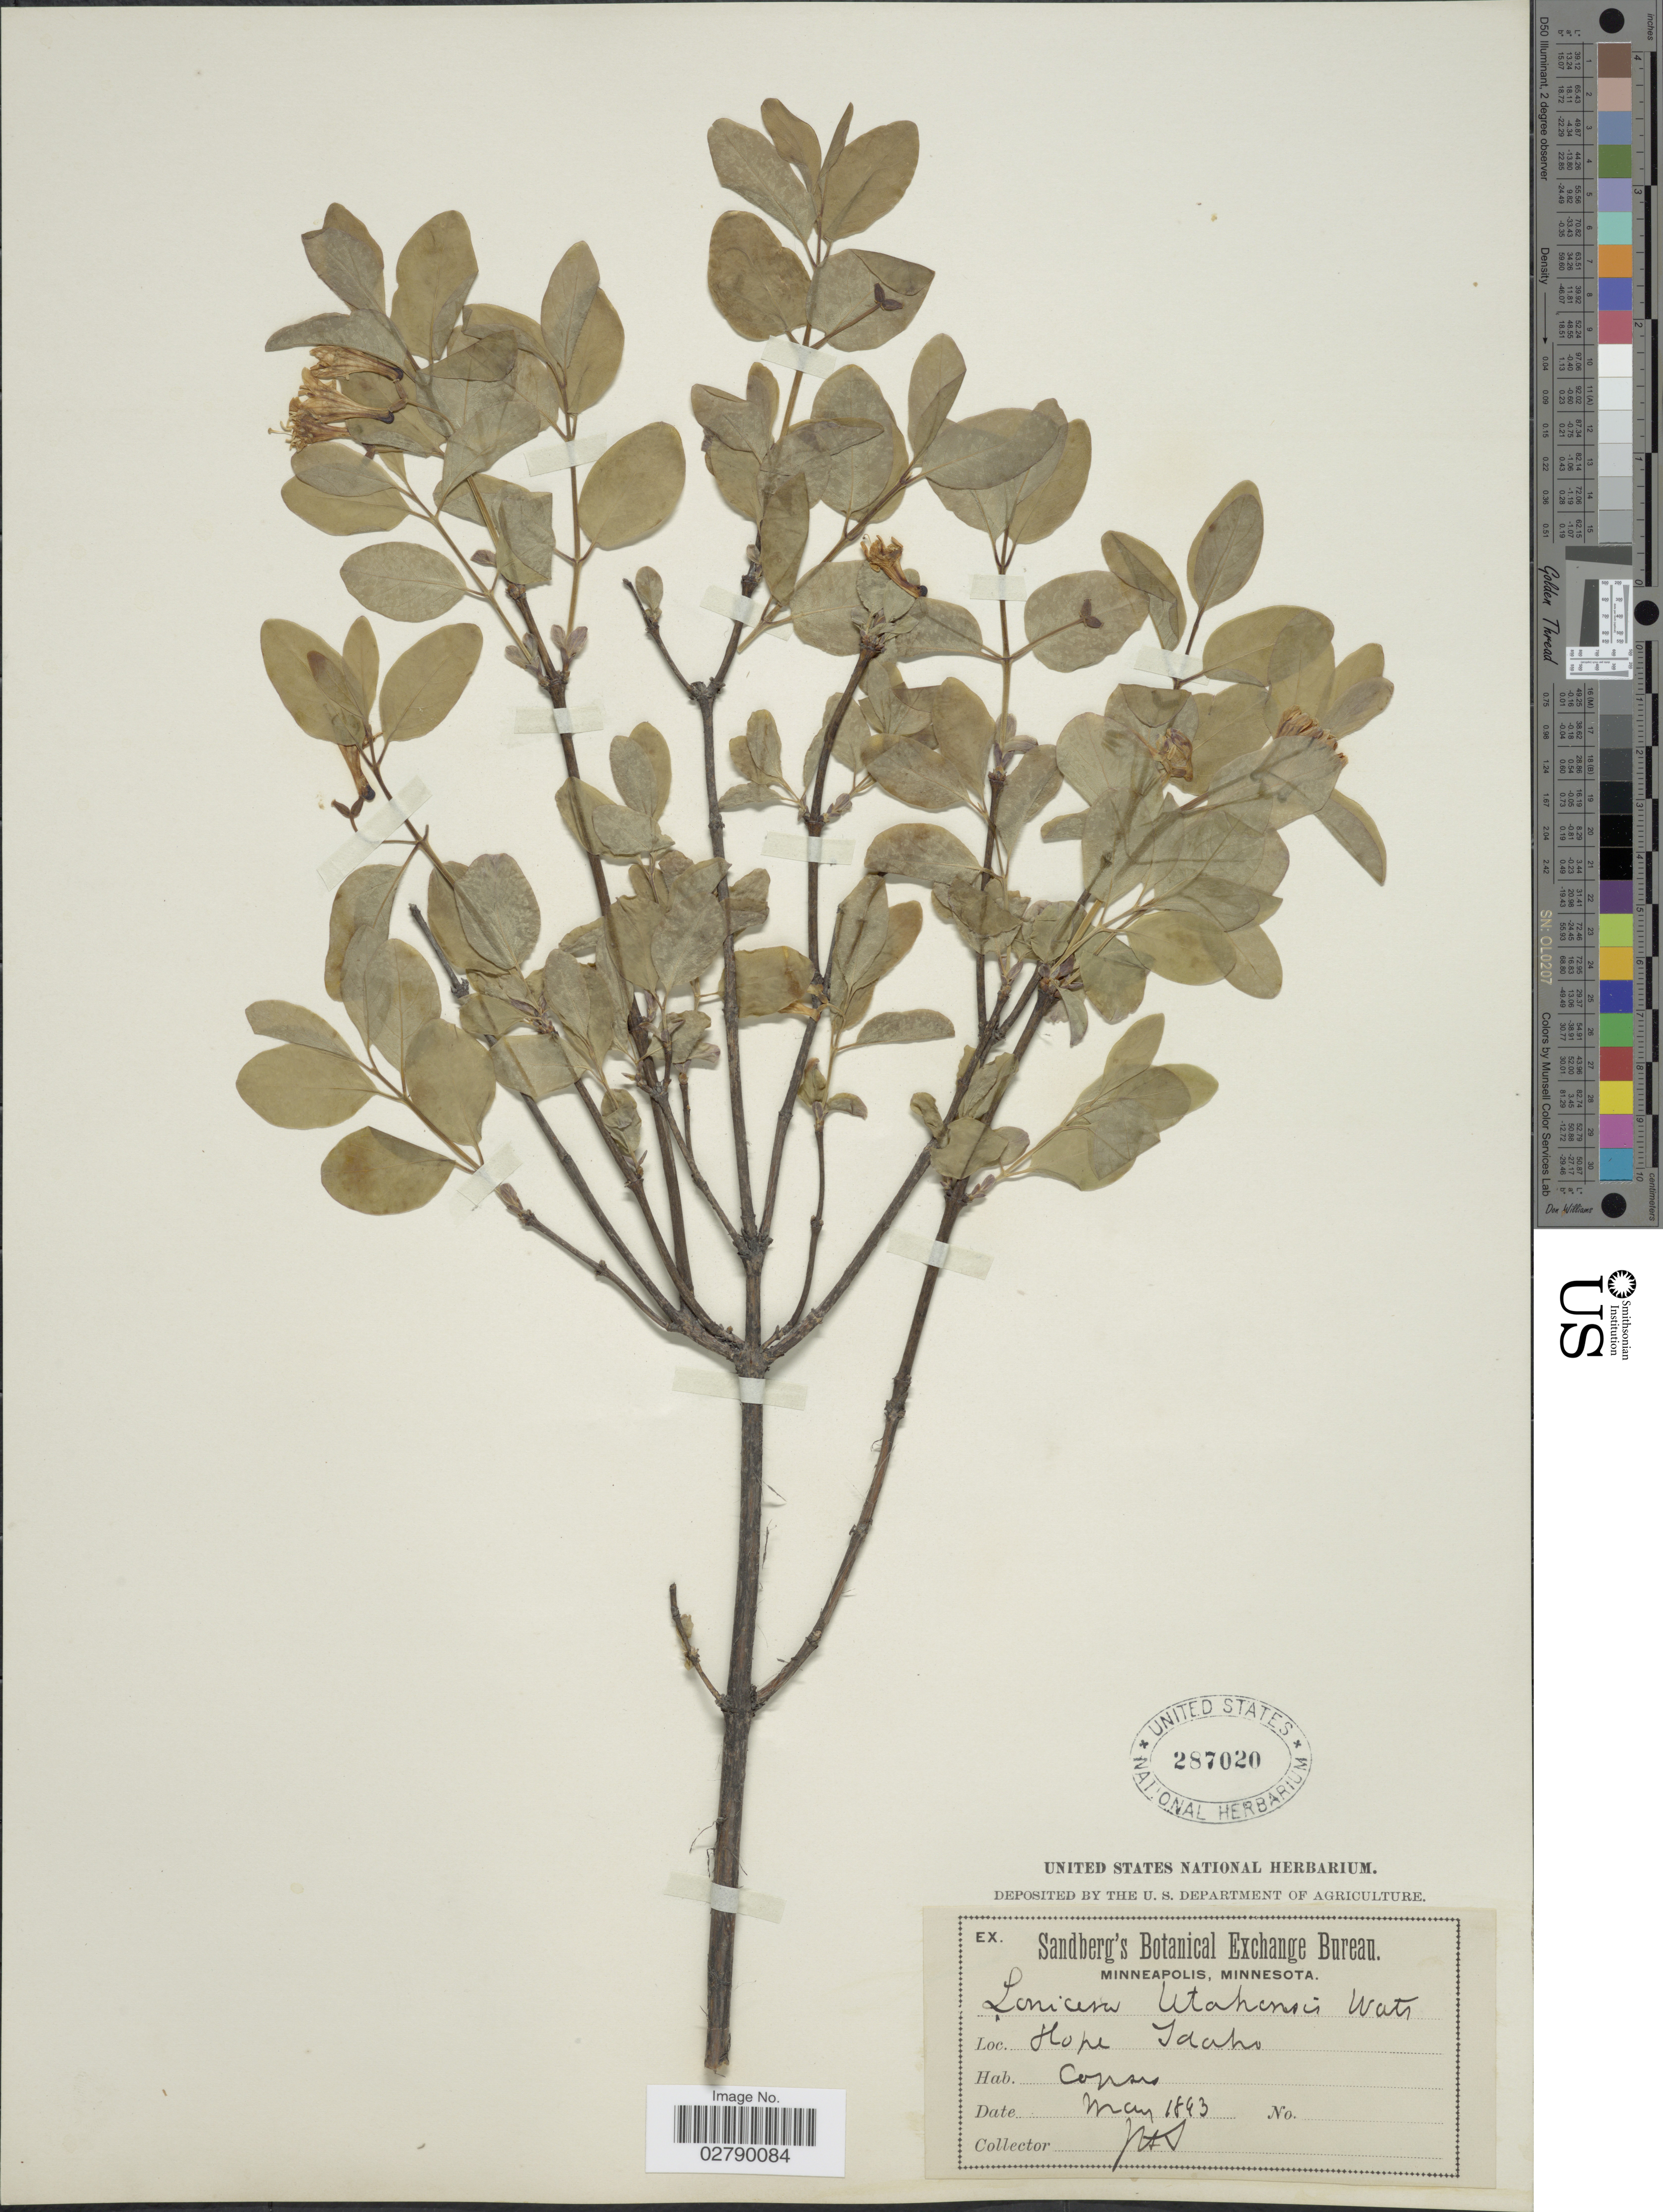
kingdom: Plantae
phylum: Tracheophyta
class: Magnoliopsida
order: Dipsacales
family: Caprifoliaceae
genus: Lonicera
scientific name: Lonicera utahensis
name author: S. Watson in C. King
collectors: J. H. Sandberg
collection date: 1893-03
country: United States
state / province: Idaho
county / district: Bonner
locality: Hope.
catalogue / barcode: US 287020